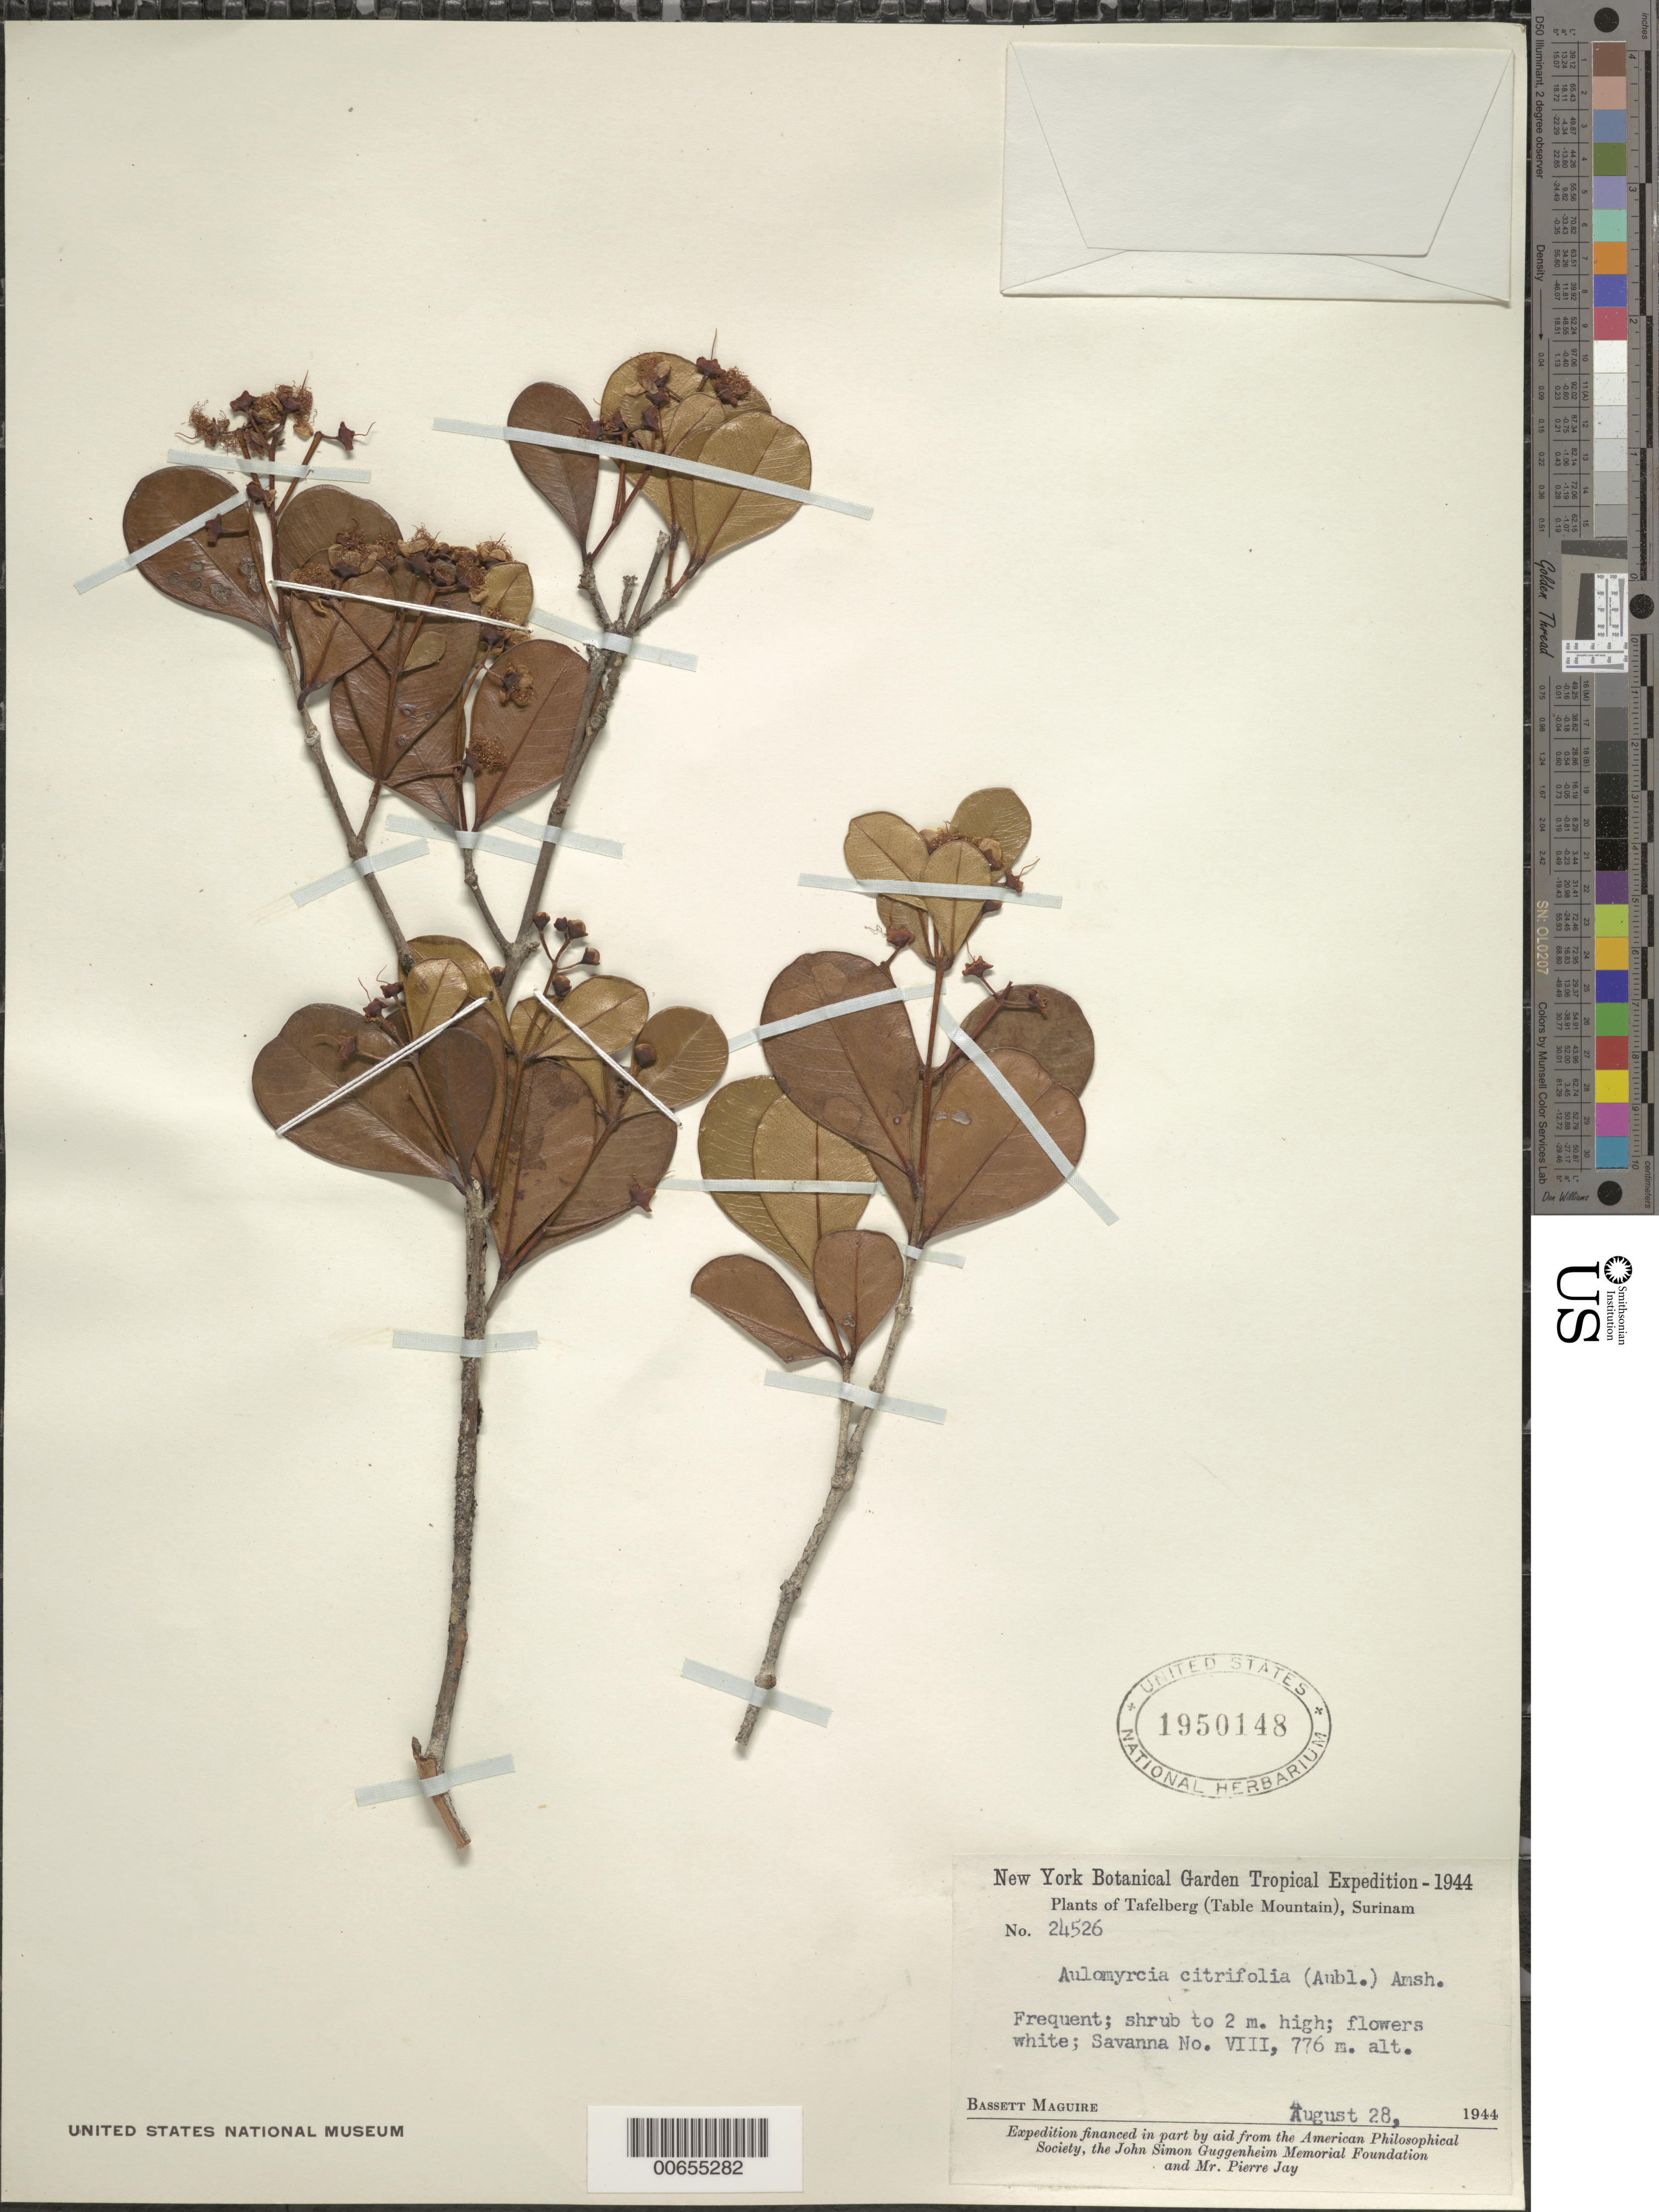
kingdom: Plantae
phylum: Tracheophyta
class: Magnoliopsida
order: Myrtales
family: Myrtaceae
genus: Myrcia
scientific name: Myrcia citrifolia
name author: (Aubl.) Urb.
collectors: B. Maguire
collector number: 24526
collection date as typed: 28-Aug-44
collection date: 1944-08-28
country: Suriname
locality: Tafelberg (Table Mountain), Savanna VIII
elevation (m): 776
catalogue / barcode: US 1950148